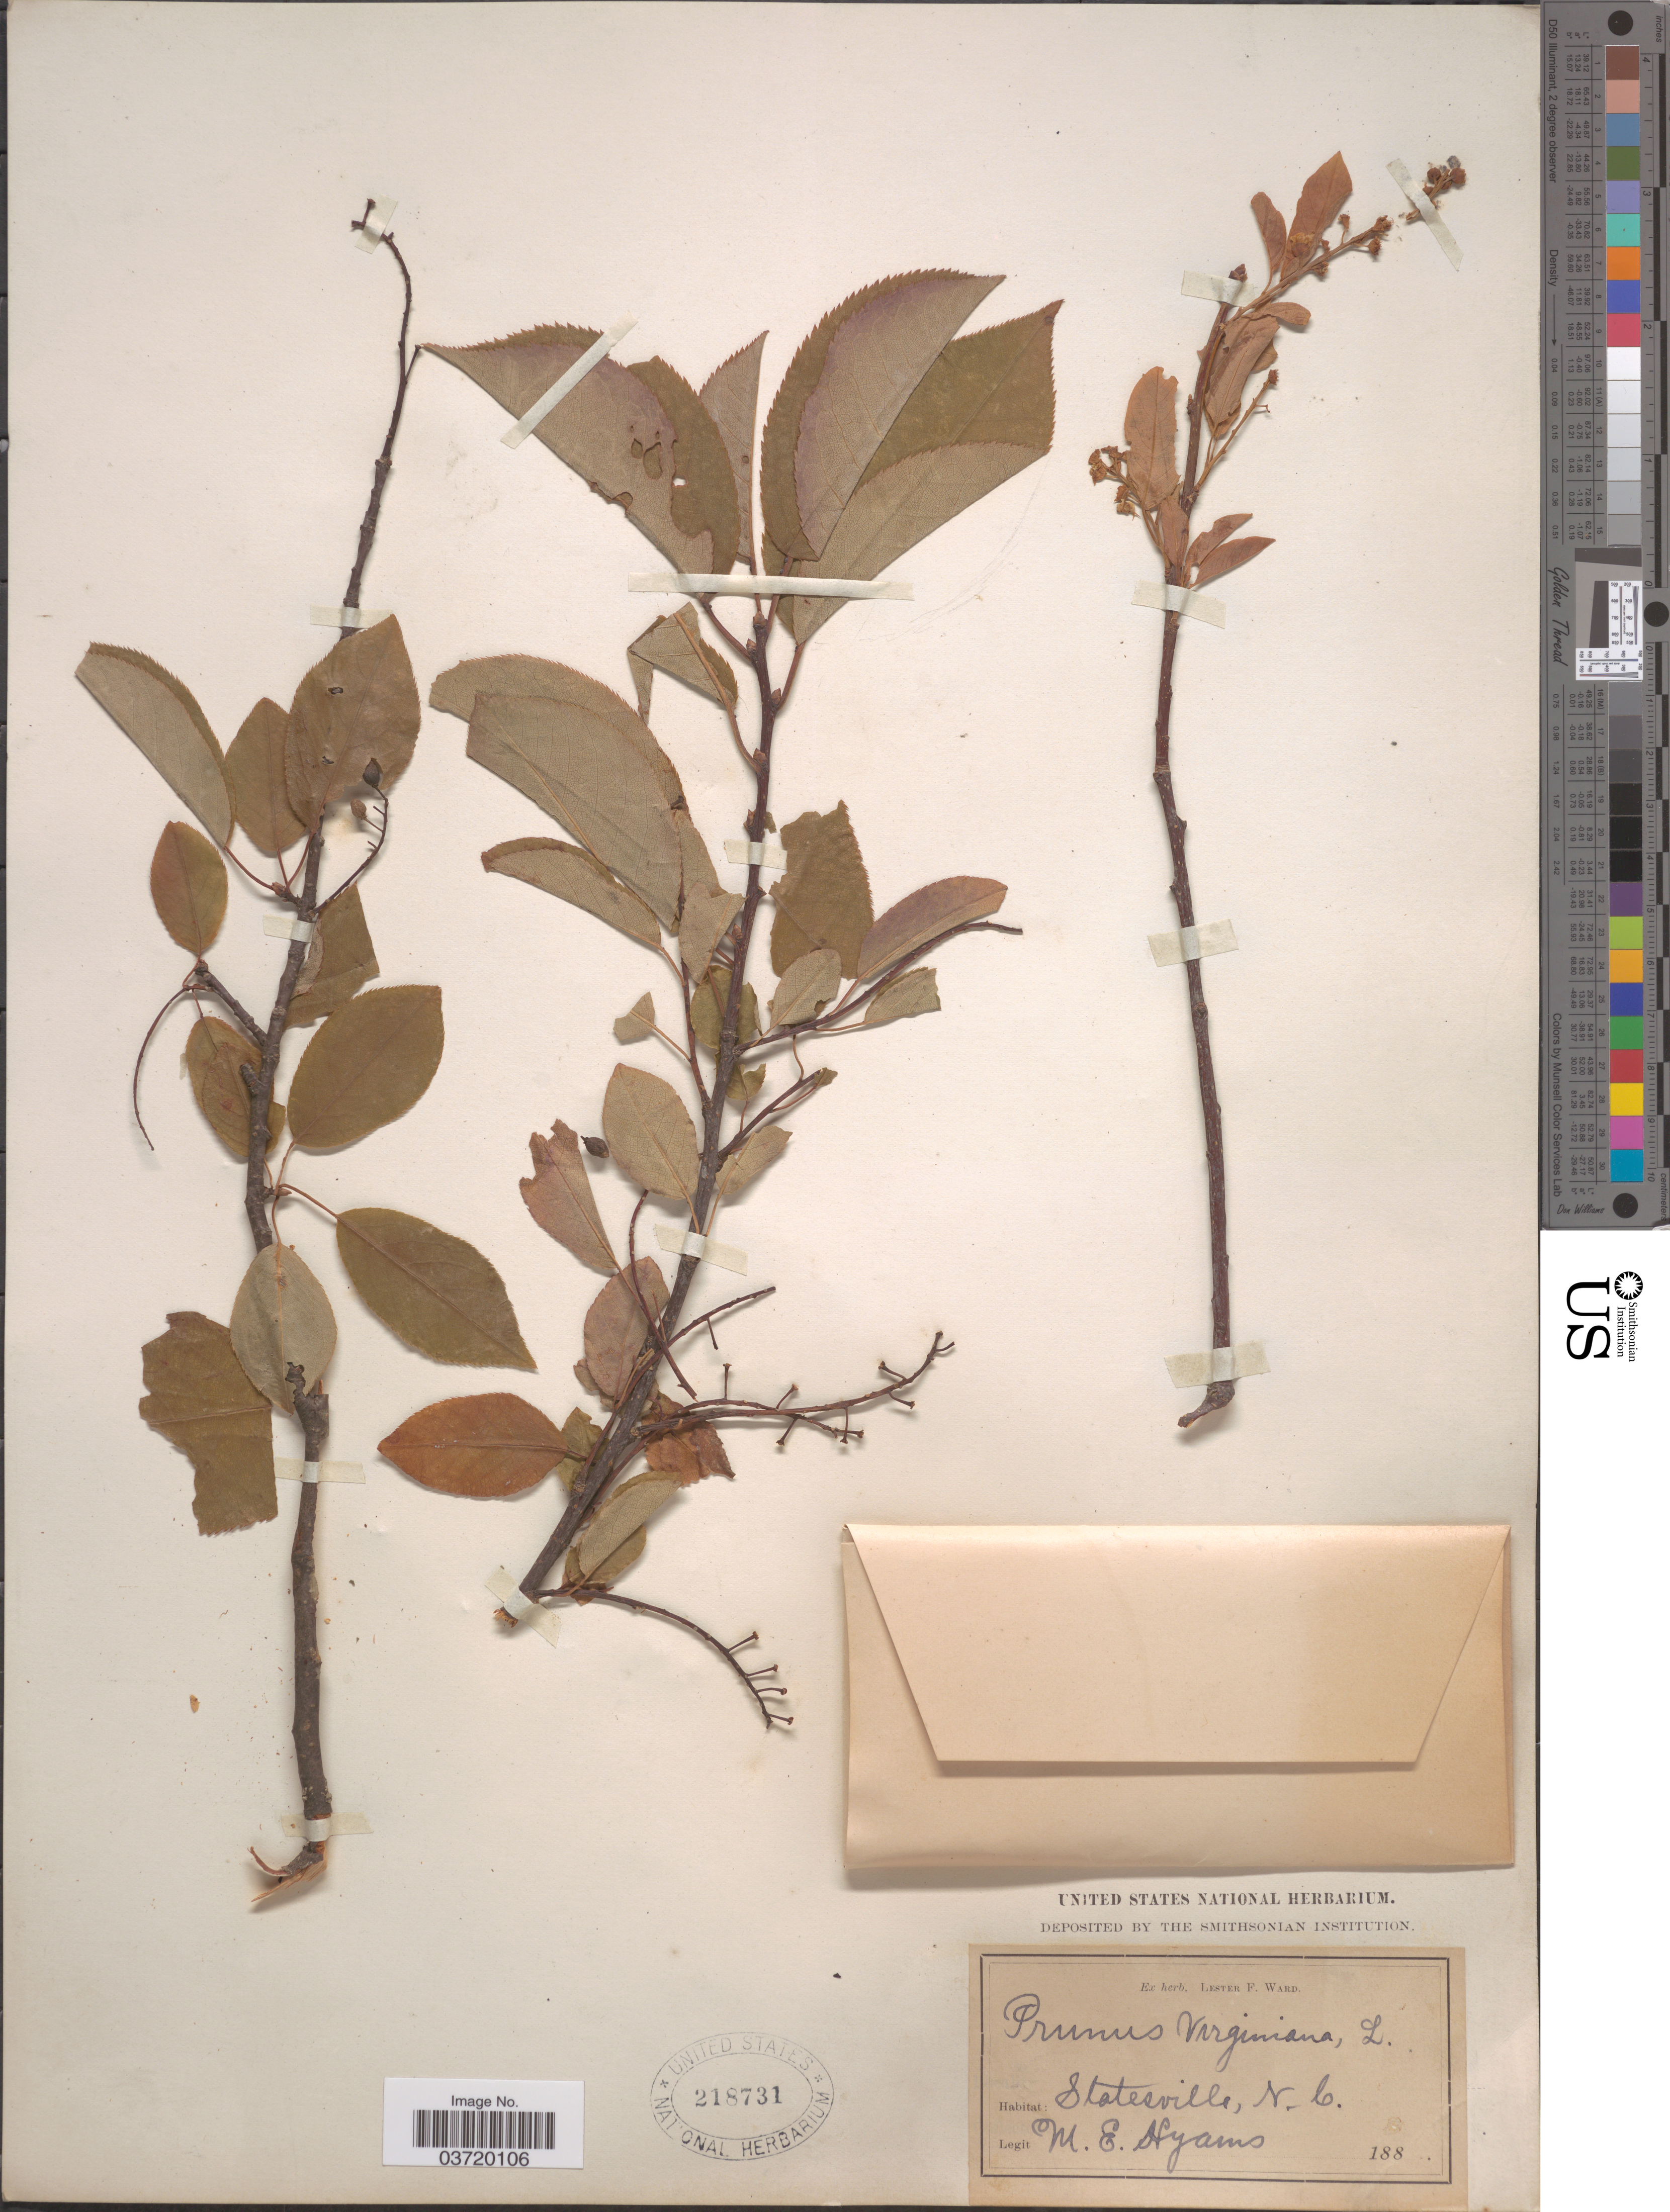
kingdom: Plantae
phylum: Tracheophyta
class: Magnoliopsida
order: Rosales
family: Rosaceae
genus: Prunus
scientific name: Prunus virginiana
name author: L.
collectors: M. E. Hyams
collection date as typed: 188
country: United States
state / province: North Carolina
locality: Statesville.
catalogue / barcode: US 218731